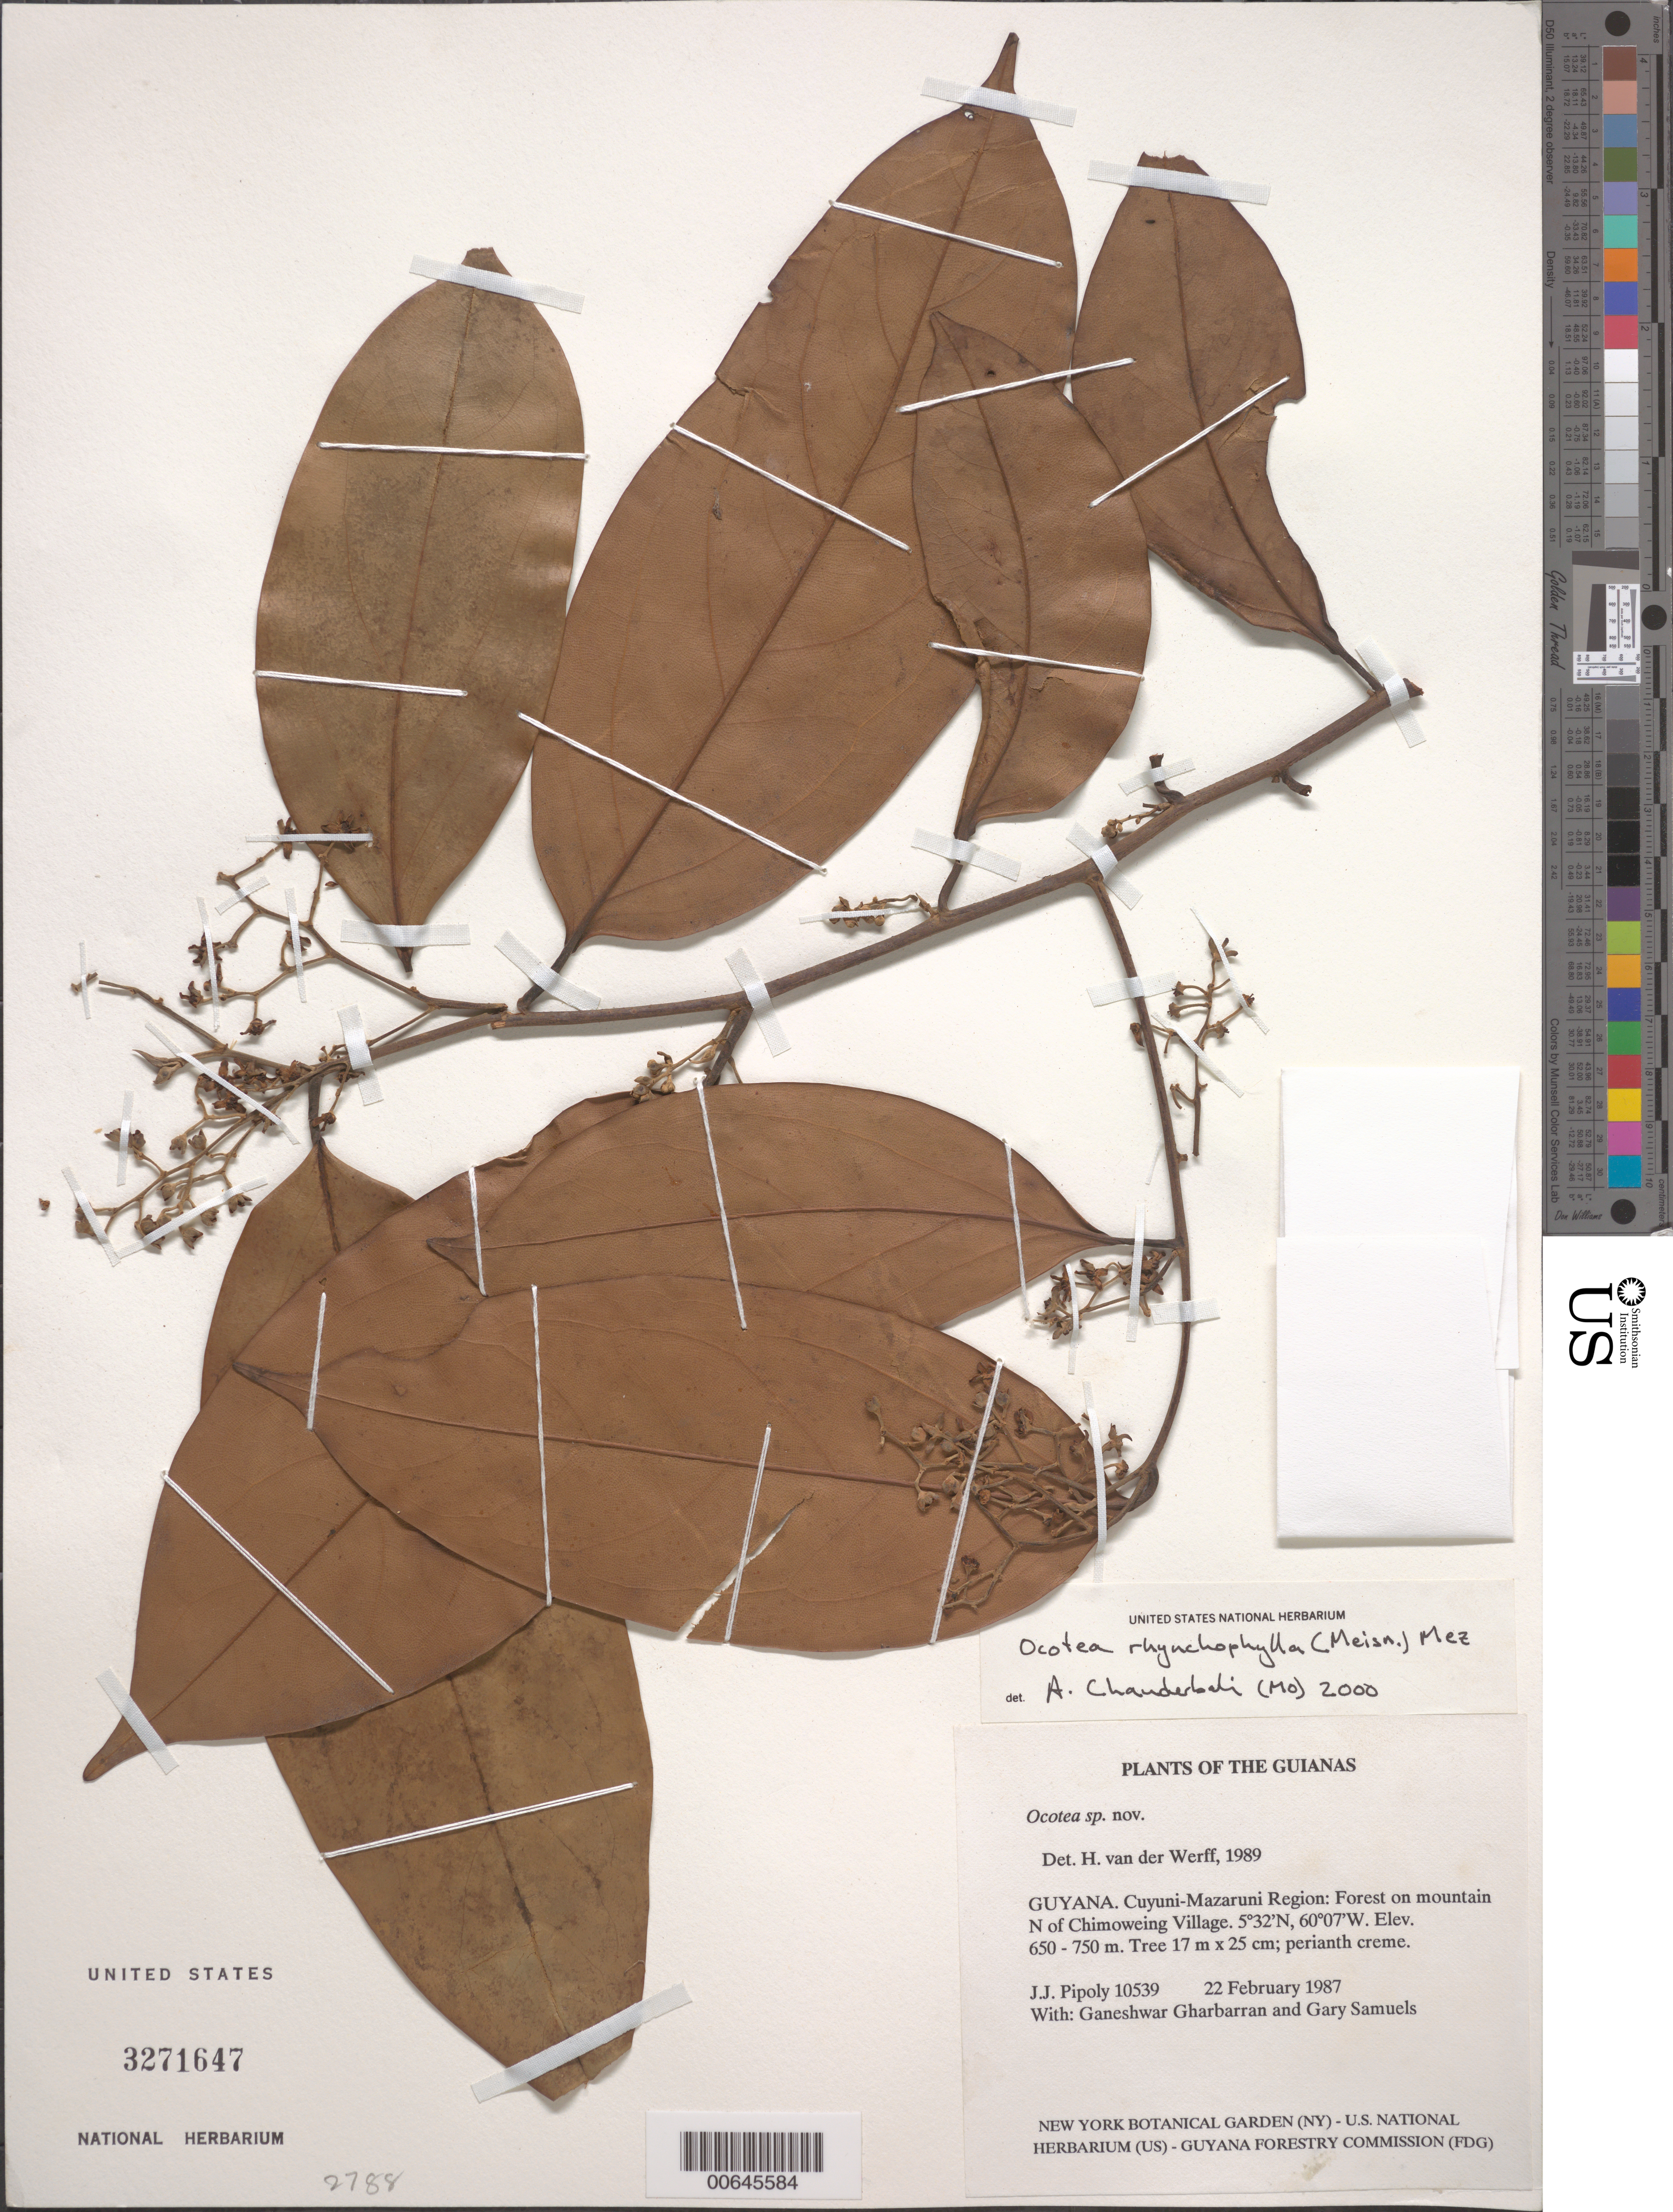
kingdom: Plantae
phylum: Tracheophyta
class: Magnoliopsida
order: Laurales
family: Lauraceae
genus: Ocotea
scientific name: Ocotea rhynchophylla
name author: (Hieron.) Mez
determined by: Chanderbali, Andre Shashi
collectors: J. J. Pipoly, G. Gharbarran & G. Samuels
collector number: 10539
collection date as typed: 22 February 1987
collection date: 1987-02-22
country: Guyana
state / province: Cuyuni-Mazaruni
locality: Mountain N of Chinoweing Village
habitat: Forest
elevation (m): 650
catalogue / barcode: US 3271647